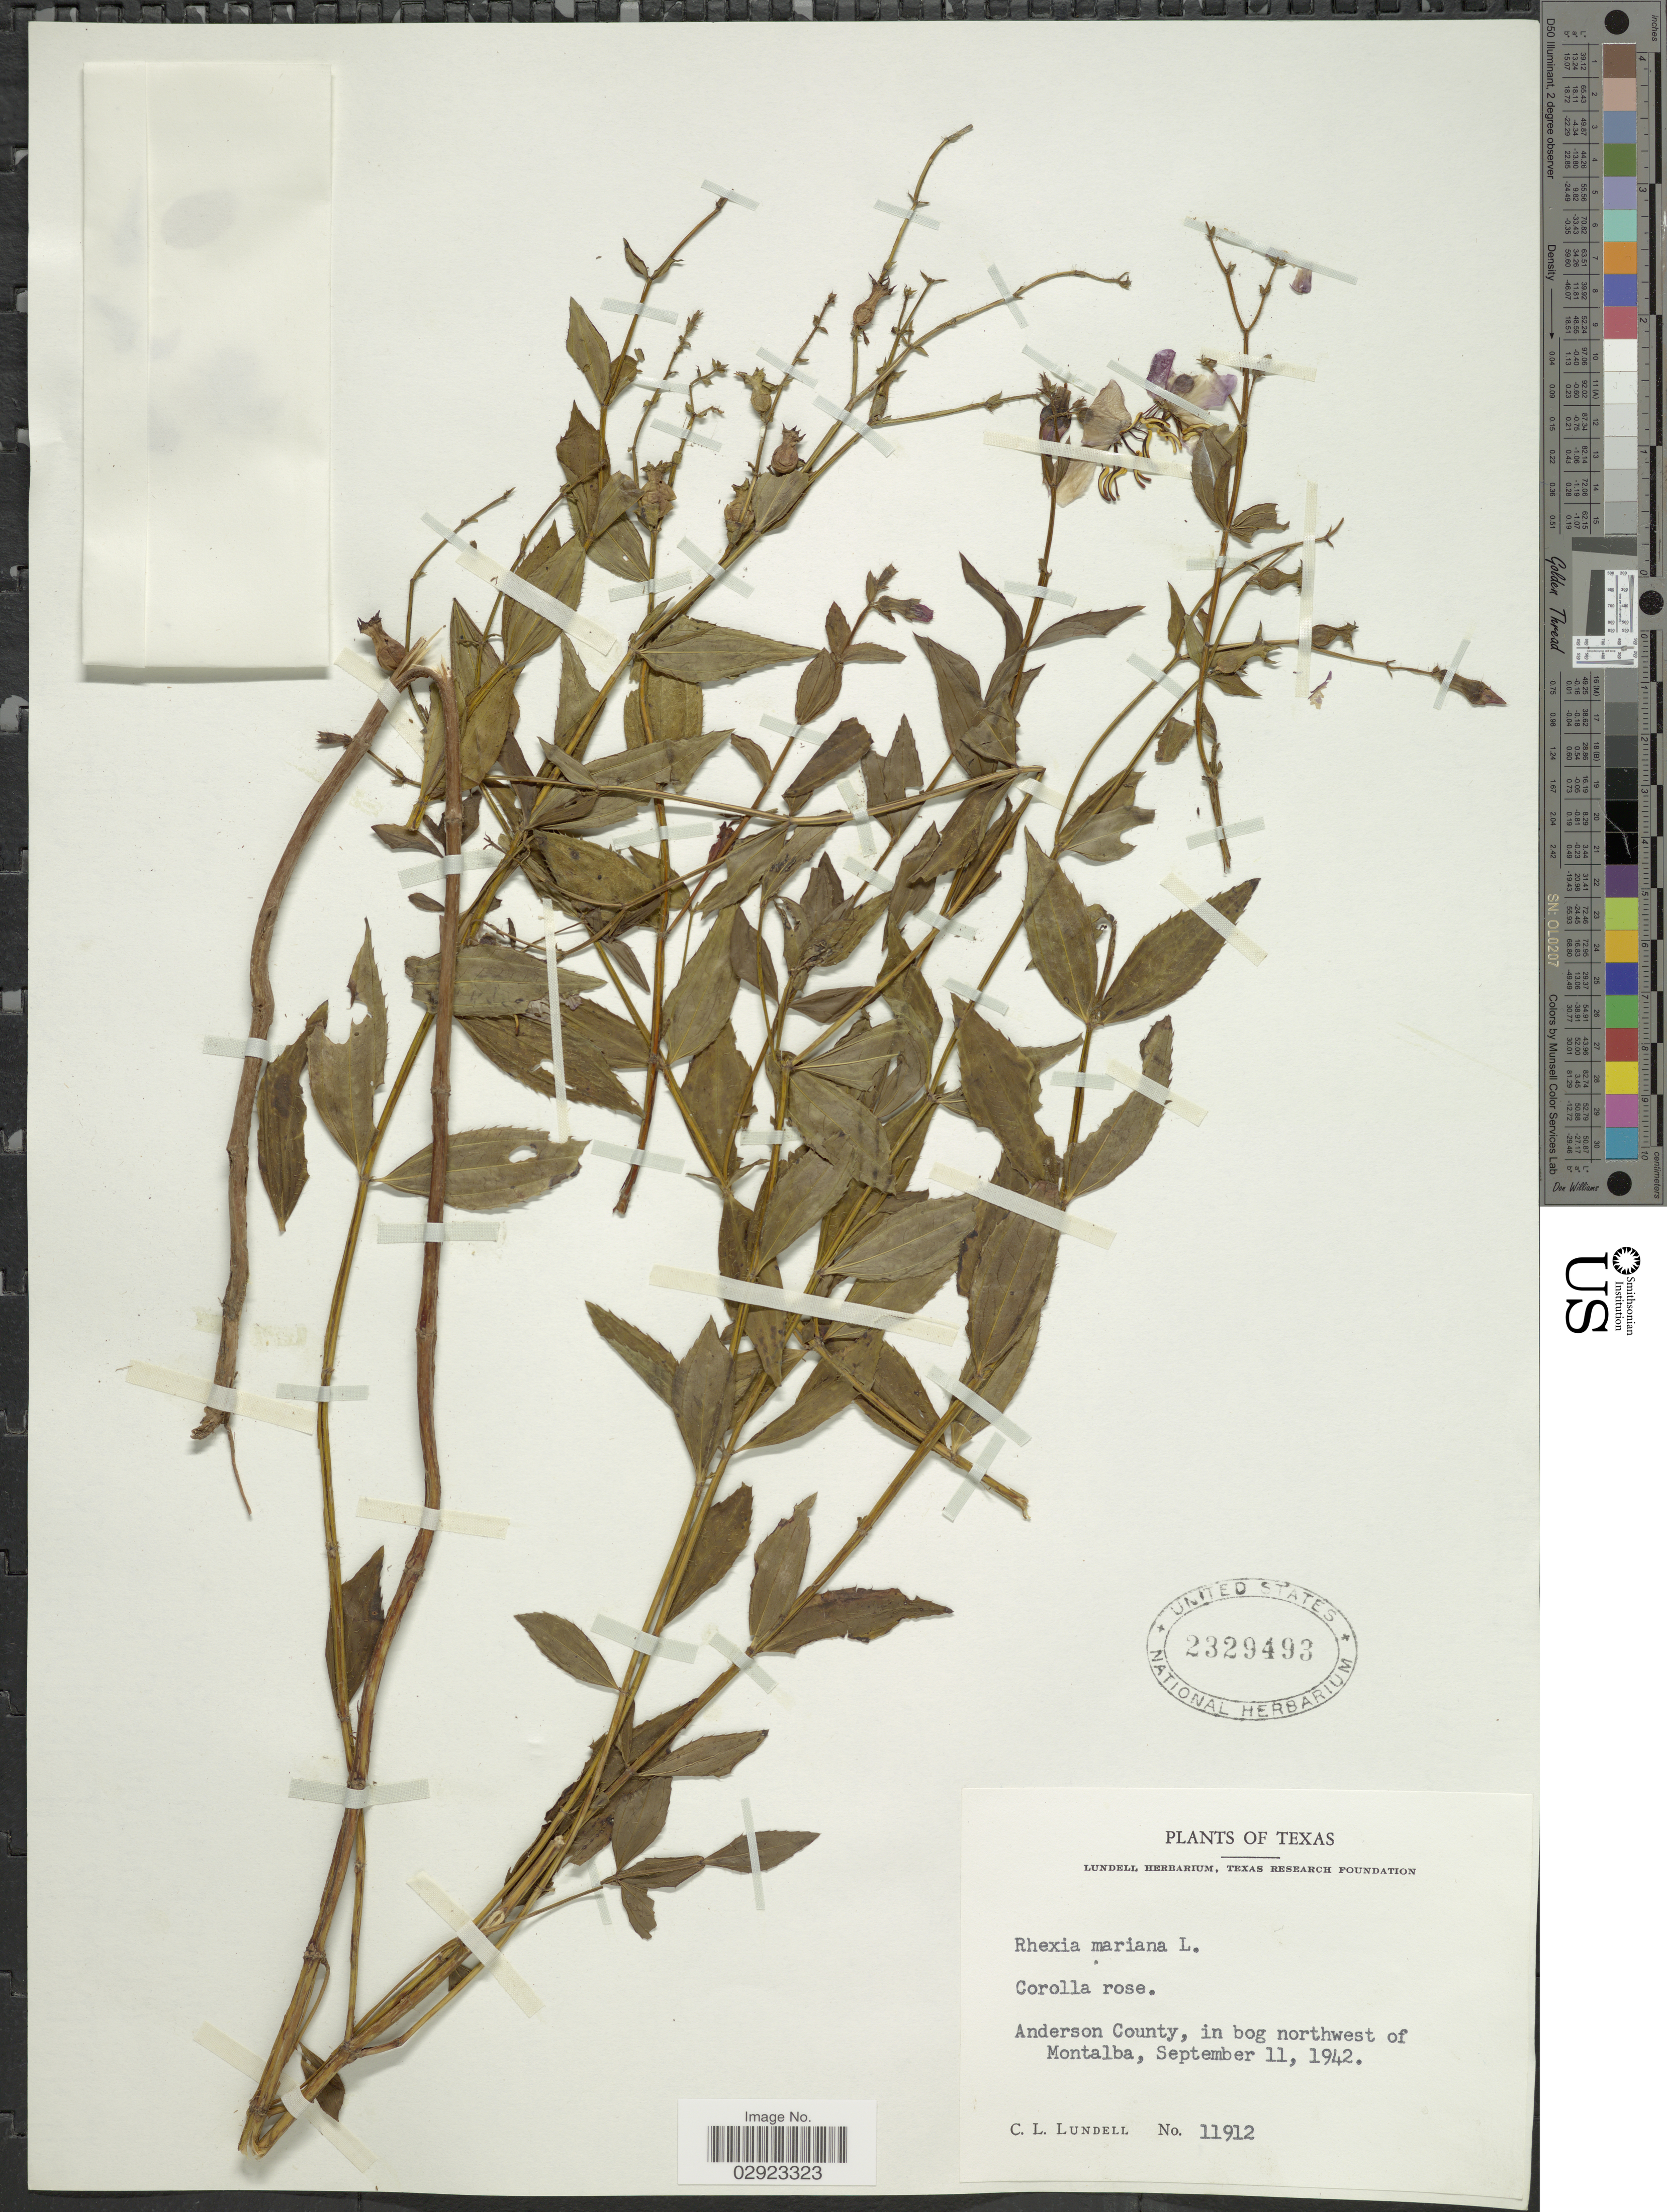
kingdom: Plantae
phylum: Tracheophyta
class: Magnoliopsida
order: Myrtales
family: Melastomataceae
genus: Rhexia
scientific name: Rhexia mariana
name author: L.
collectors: C. L. Lundell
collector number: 11912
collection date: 1942-09-11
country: United States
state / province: Texas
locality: Anderson County, in bog northwest of Montalba.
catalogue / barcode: US 2329493